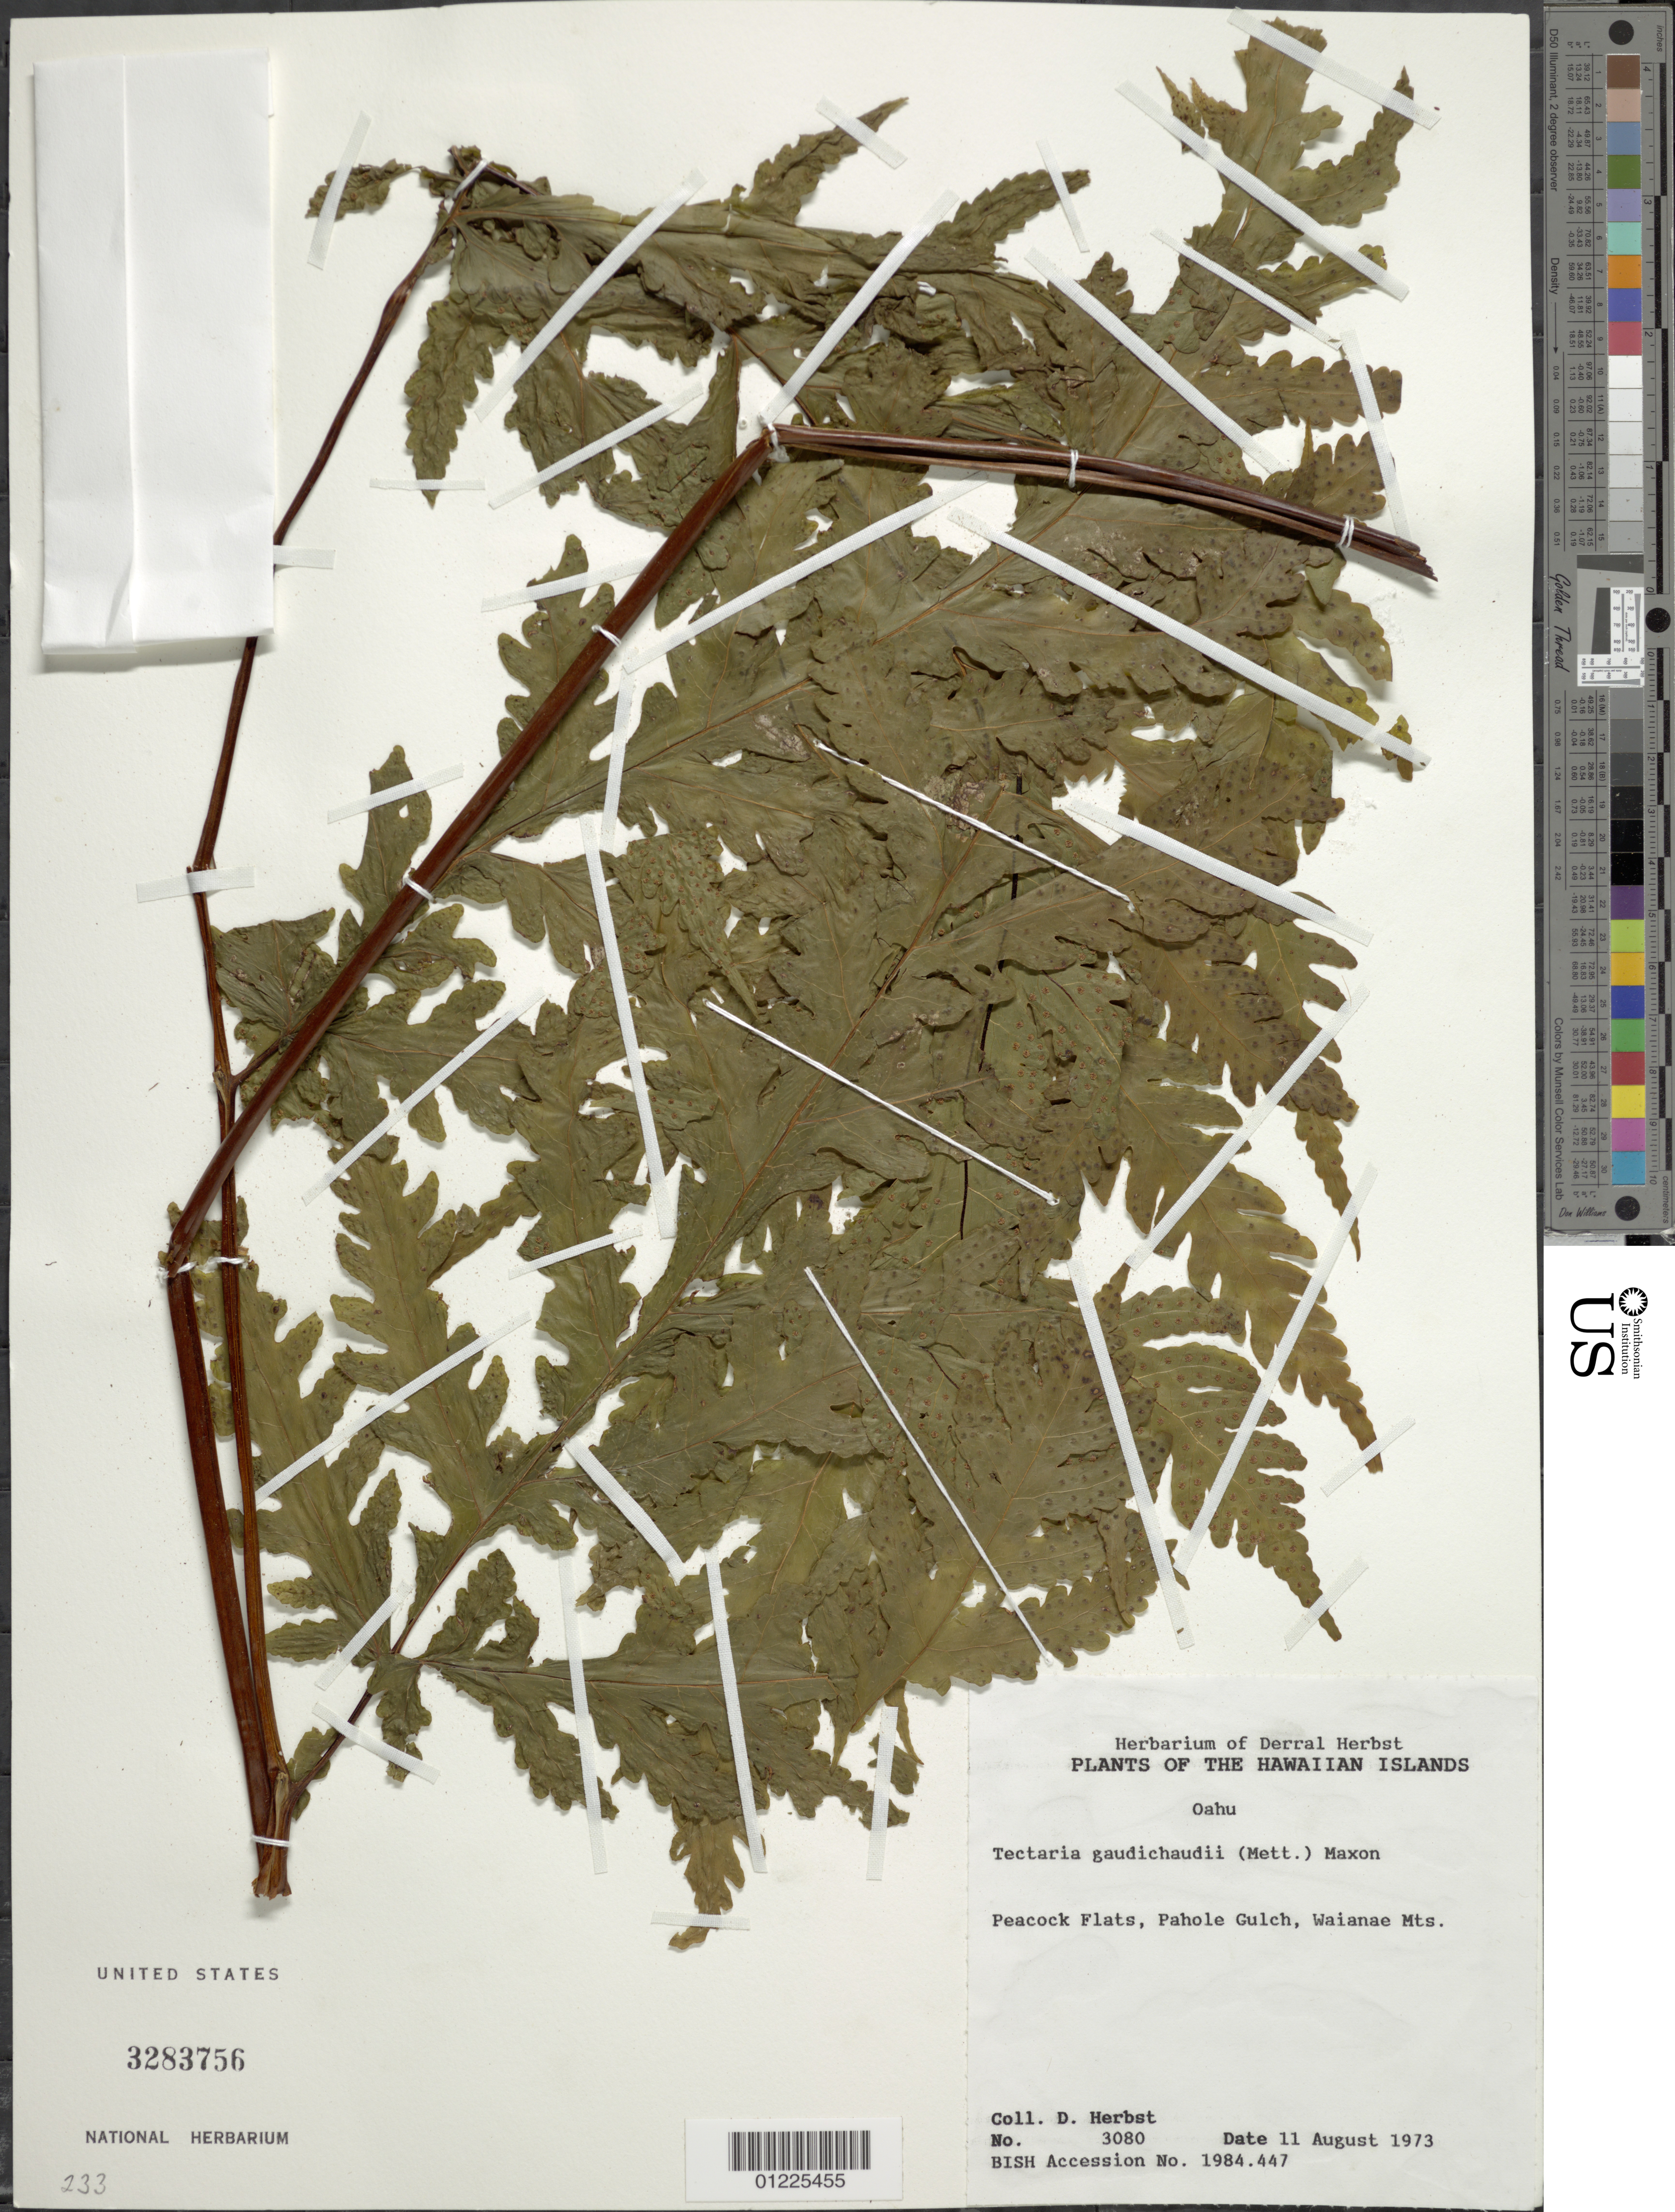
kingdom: Plantae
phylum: Tracheophyta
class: Polypodiopsida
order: Polypodiales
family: Tectariaceae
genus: Tectaria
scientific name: Tectaria gaudichaudii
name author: (Mett.) Maxon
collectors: D. R. Herbst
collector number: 3080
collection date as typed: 11 Aug 1973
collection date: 1973-08-11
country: United States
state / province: Hawaii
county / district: Honolulu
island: Oahu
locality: Peacock Flats, Pahole Gulch, Waianae Mts.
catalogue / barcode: US 3283756